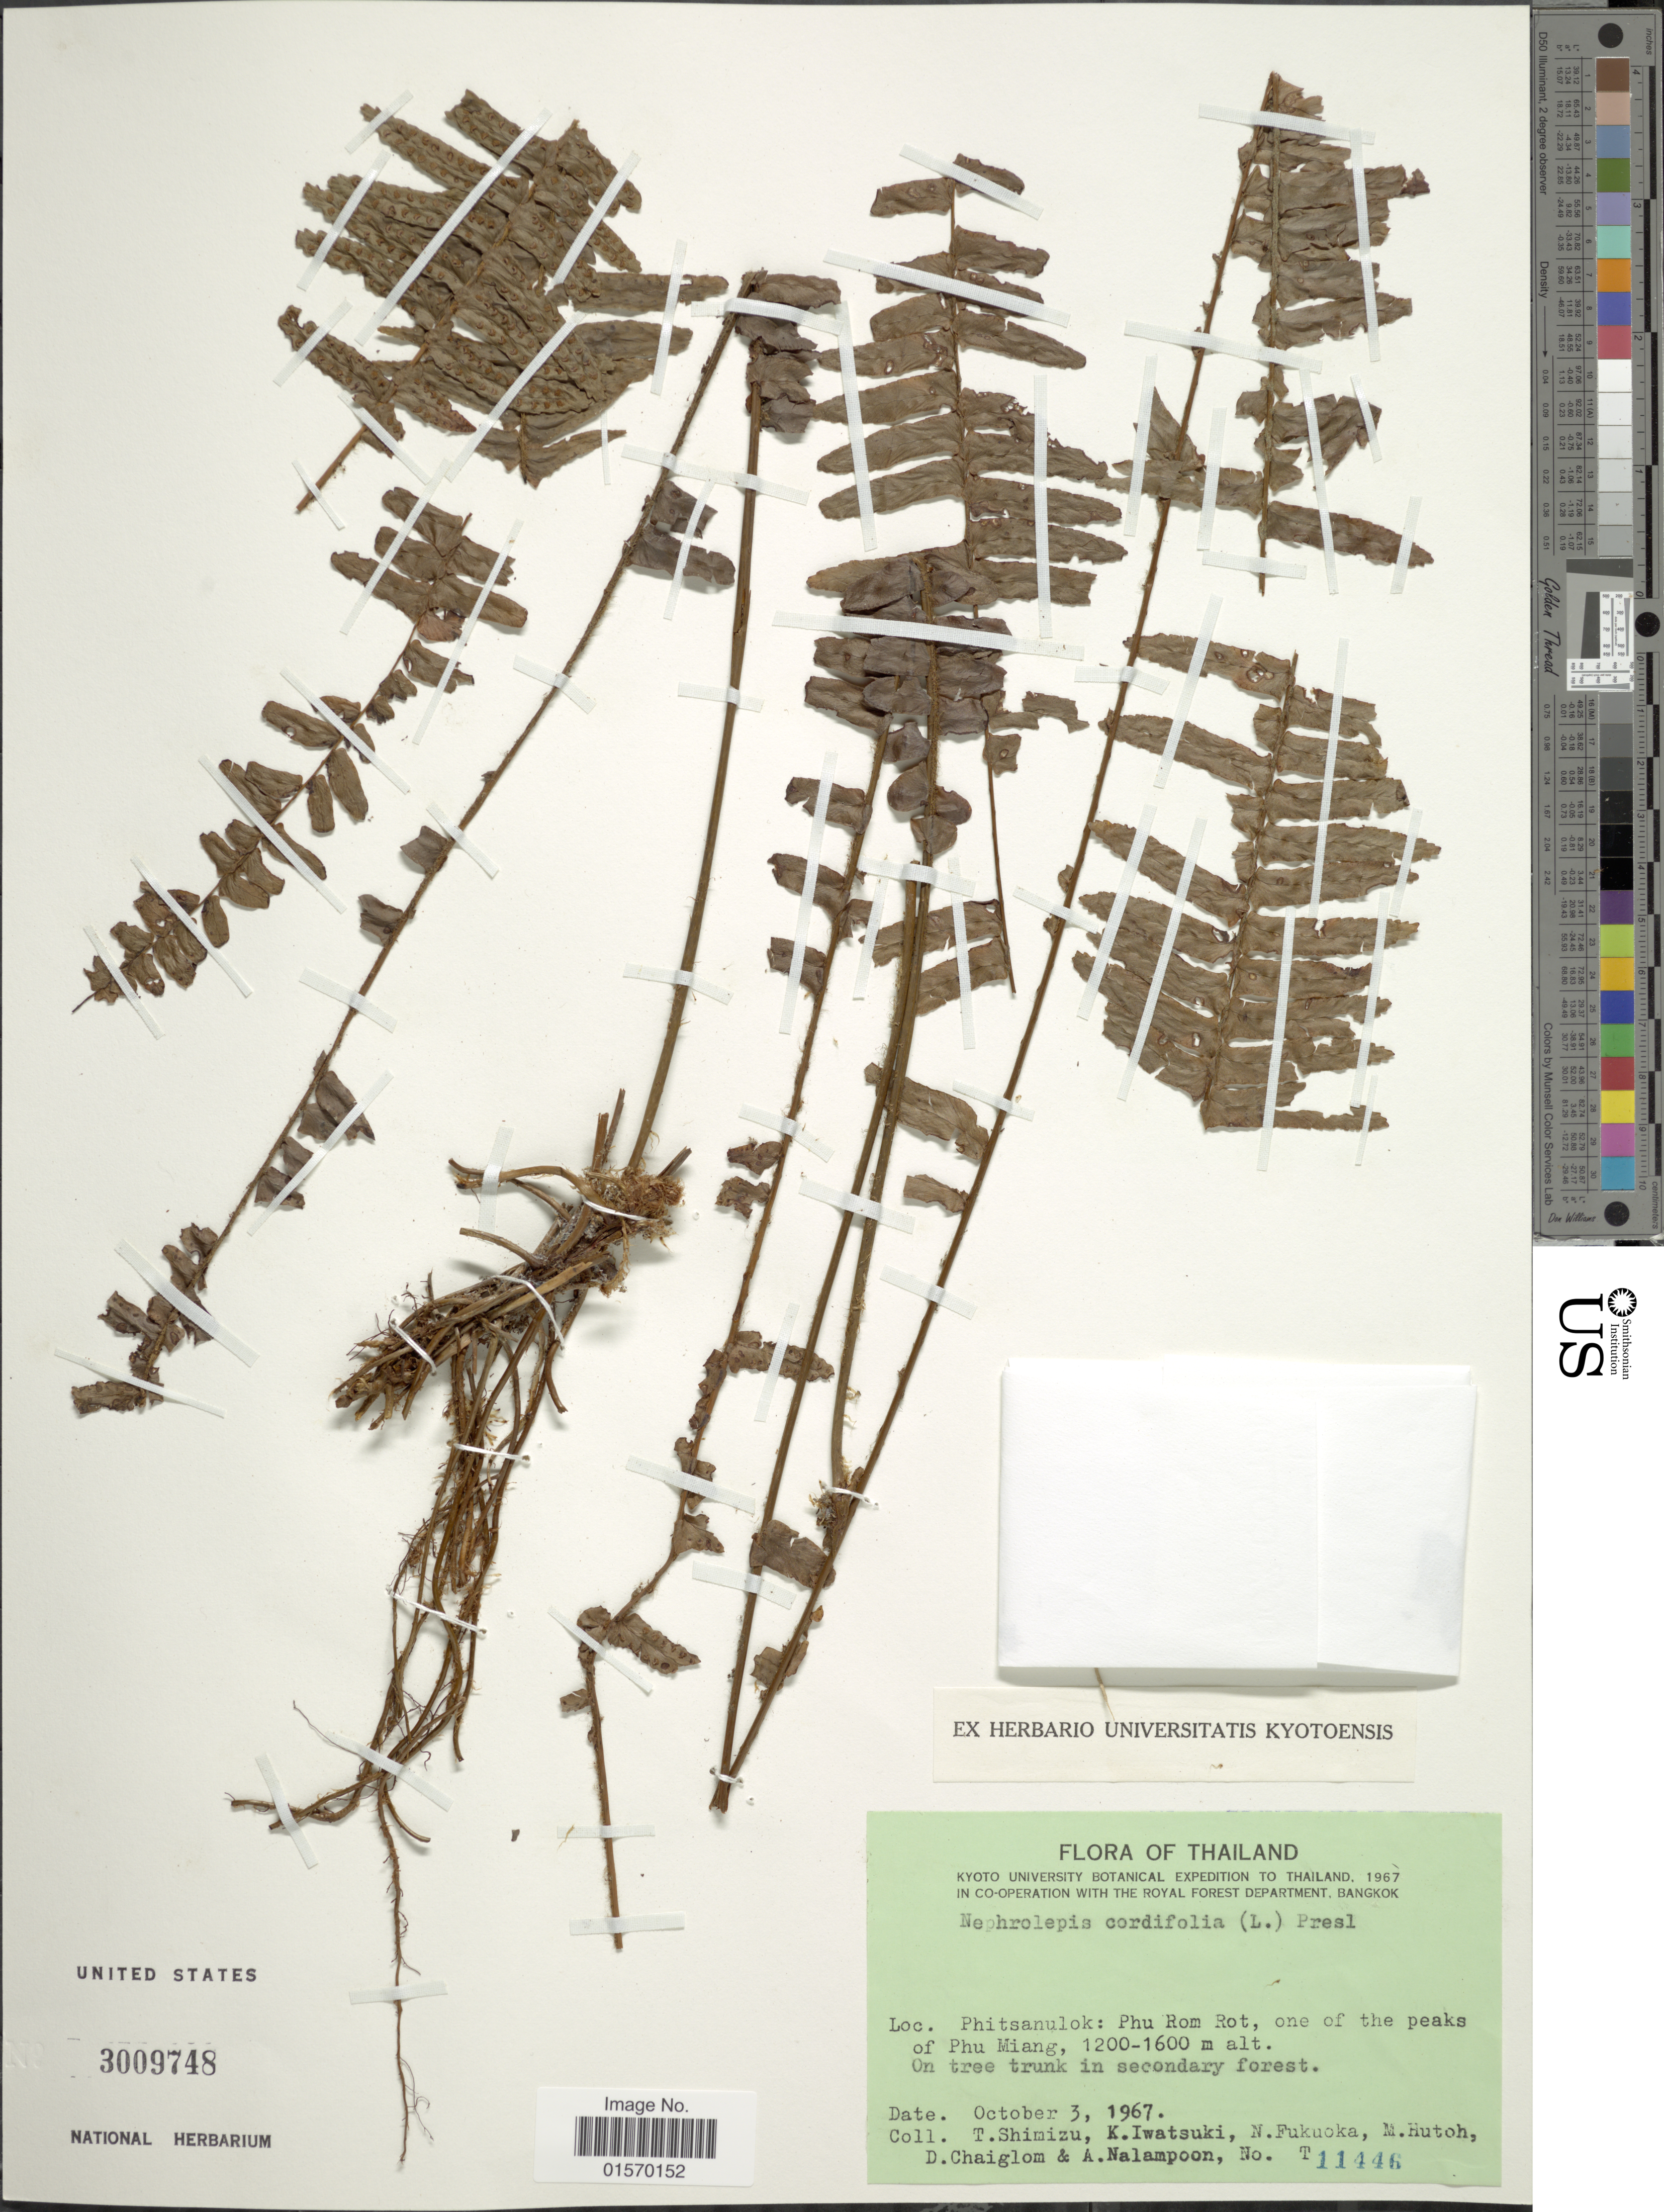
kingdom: Plantae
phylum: Tracheophyta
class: Polypodiopsida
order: Polypodiales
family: Nephrolepidaceae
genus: Nephrolepis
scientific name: Nephrolepis cordifolia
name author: (L.) C. Presl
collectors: T. Shimizu, K. Iwatsuki, N. Fukuoka, M. Hutoh & et al.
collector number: T11446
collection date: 1967-10-03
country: Thailand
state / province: Phitsanulok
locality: Phu Rom Rot, one of the peaks of Phu Miang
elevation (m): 1200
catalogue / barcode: US 3009748